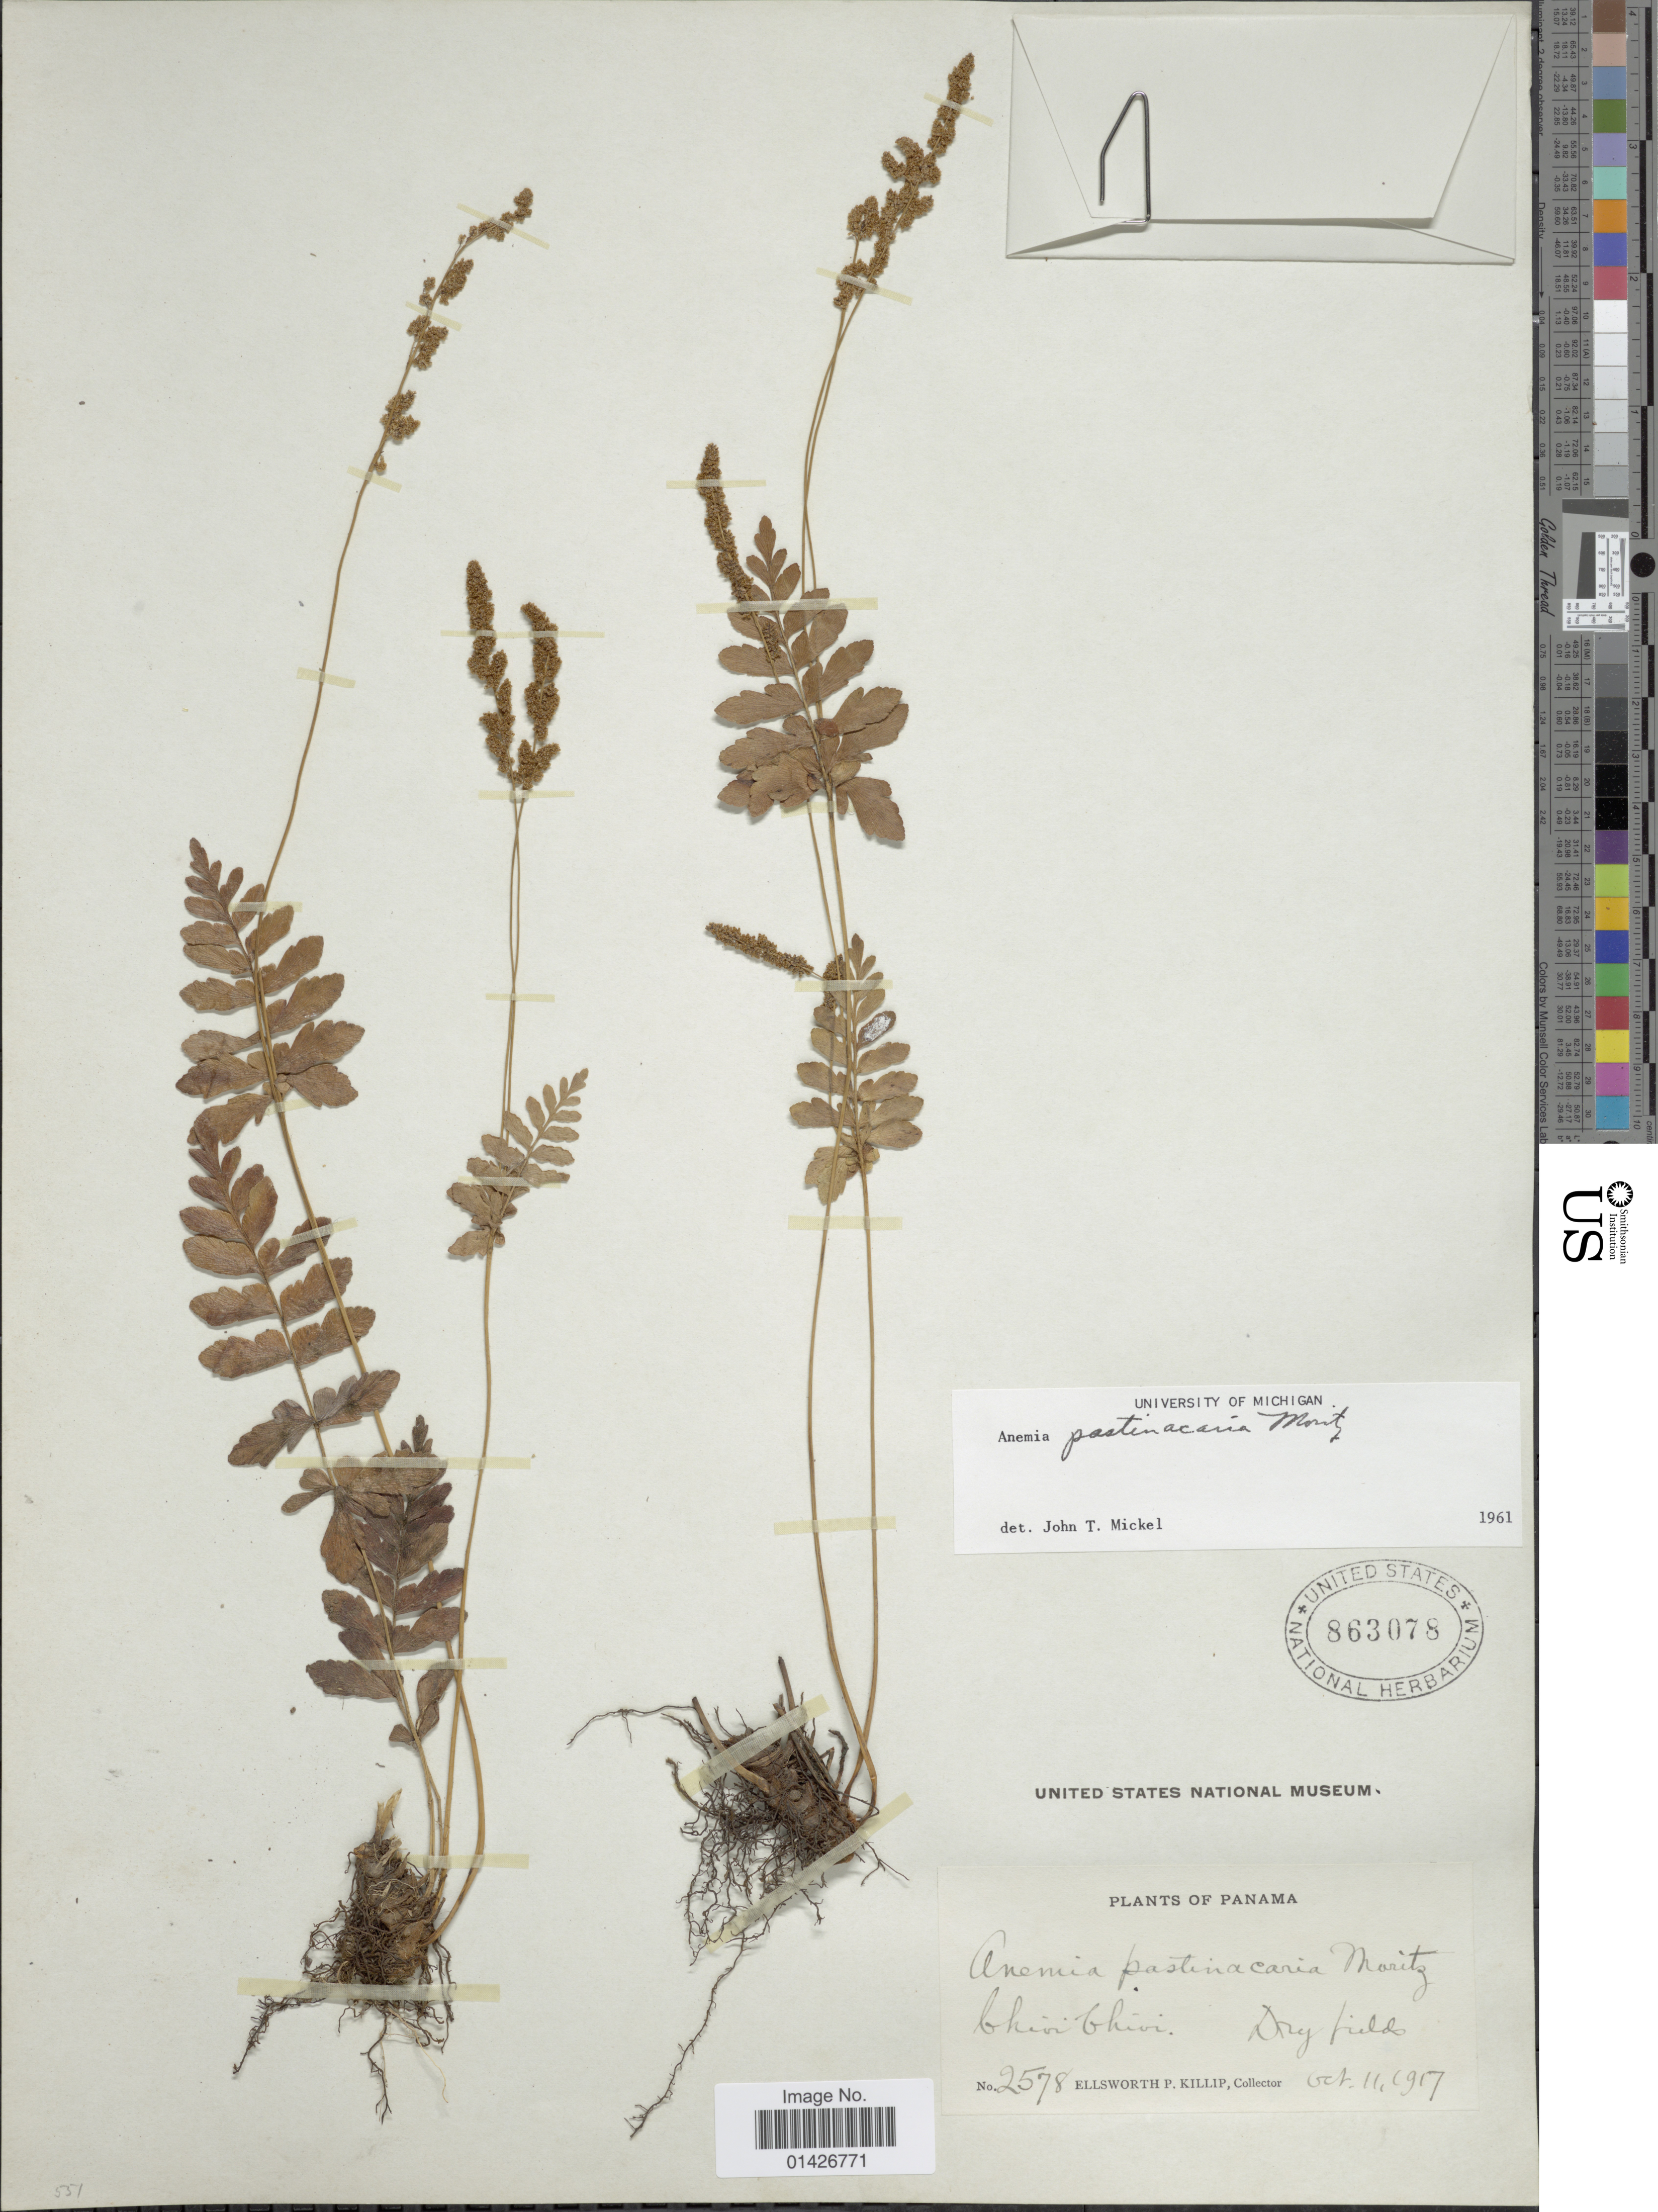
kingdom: Plantae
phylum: Tracheophyta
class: Polypodiopsida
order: Schizaeales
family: Anemiaceae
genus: Anemia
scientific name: Anemia pastinacaria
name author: Moritz ex Prantl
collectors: E. P. Killip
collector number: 2578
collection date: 1917-10-11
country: Panama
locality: Chivi Chivi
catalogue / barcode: US 863078